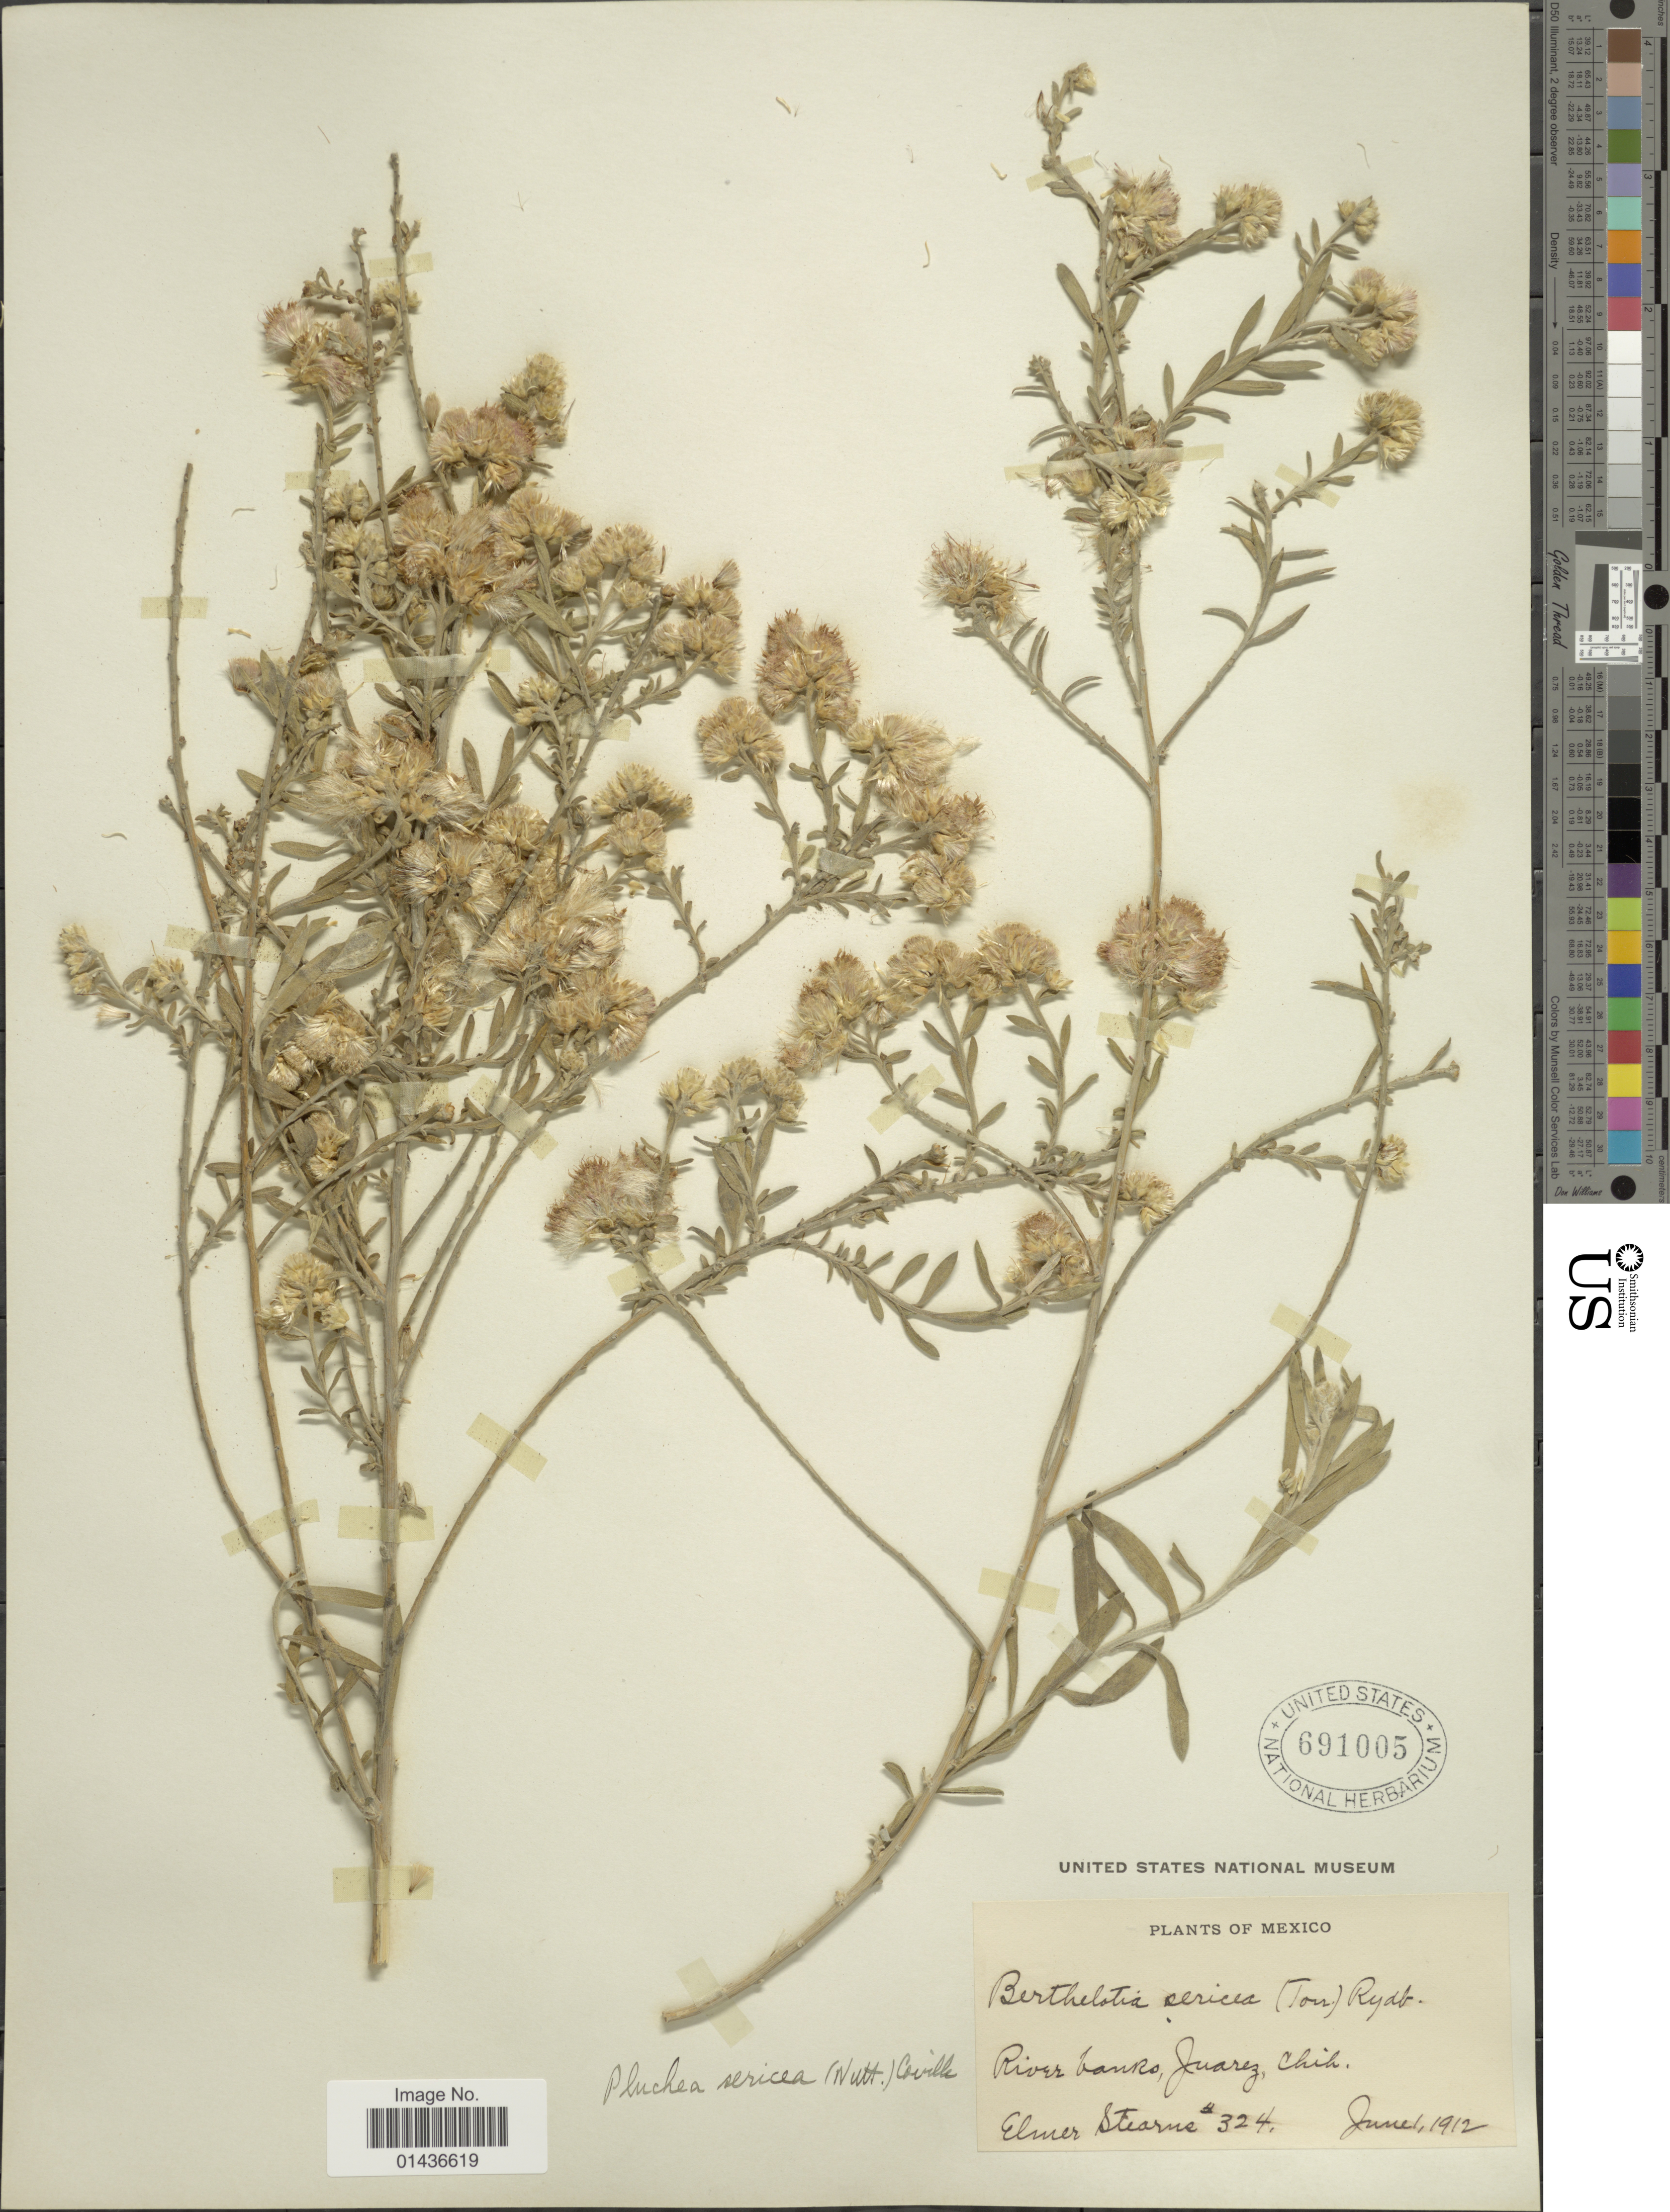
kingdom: Plantae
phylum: Tracheophyta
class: Magnoliopsida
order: Asterales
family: Asteraceae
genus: Pluchea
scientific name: Pluchea sericea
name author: (Nutt.) Coville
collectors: E. Stearns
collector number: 324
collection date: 1912-06-01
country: Mexico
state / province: Chihuahua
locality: River banks, Juarez, Chih.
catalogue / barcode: US 691005